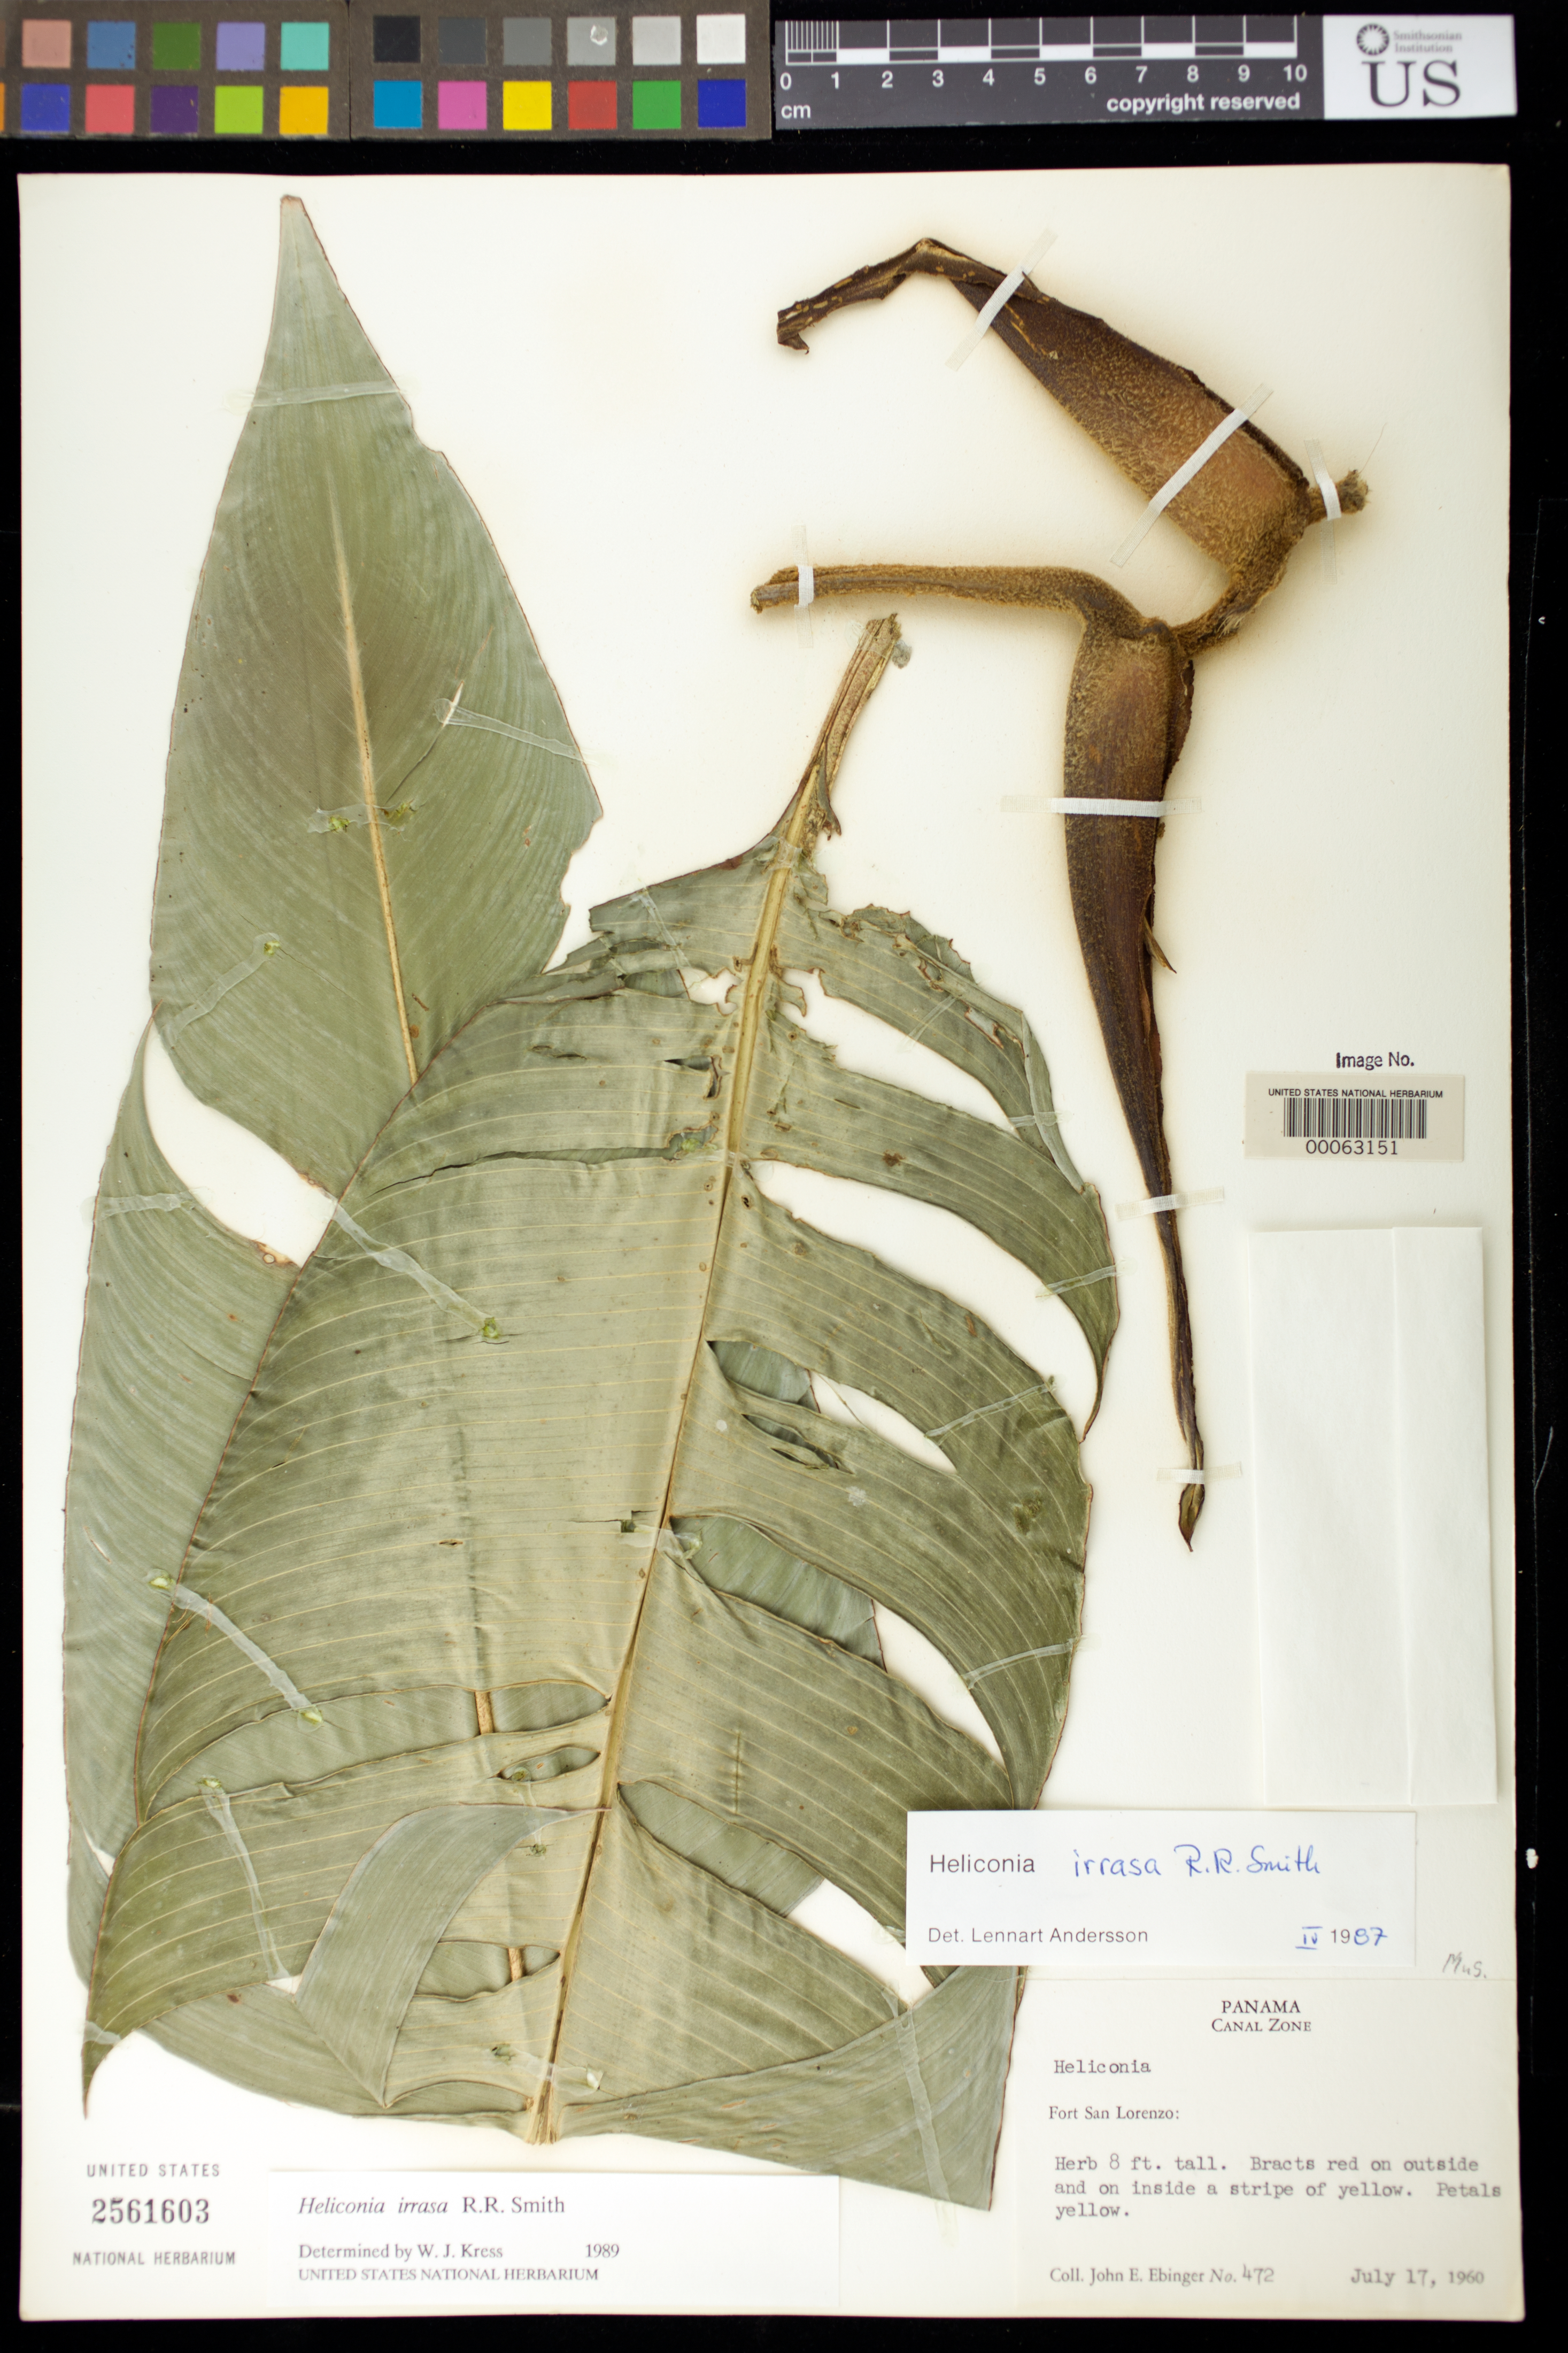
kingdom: Plantae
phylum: Tracheophyta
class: Liliopsida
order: Zingiberales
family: Heliconiaceae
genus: Heliconia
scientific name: Heliconia irrasa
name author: Lane ex R.R. Sm.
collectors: J. Ebinger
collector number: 472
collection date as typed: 17 Jul 1960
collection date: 1960-07-17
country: Panama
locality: Fort San Lorenzo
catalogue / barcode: US 2561603